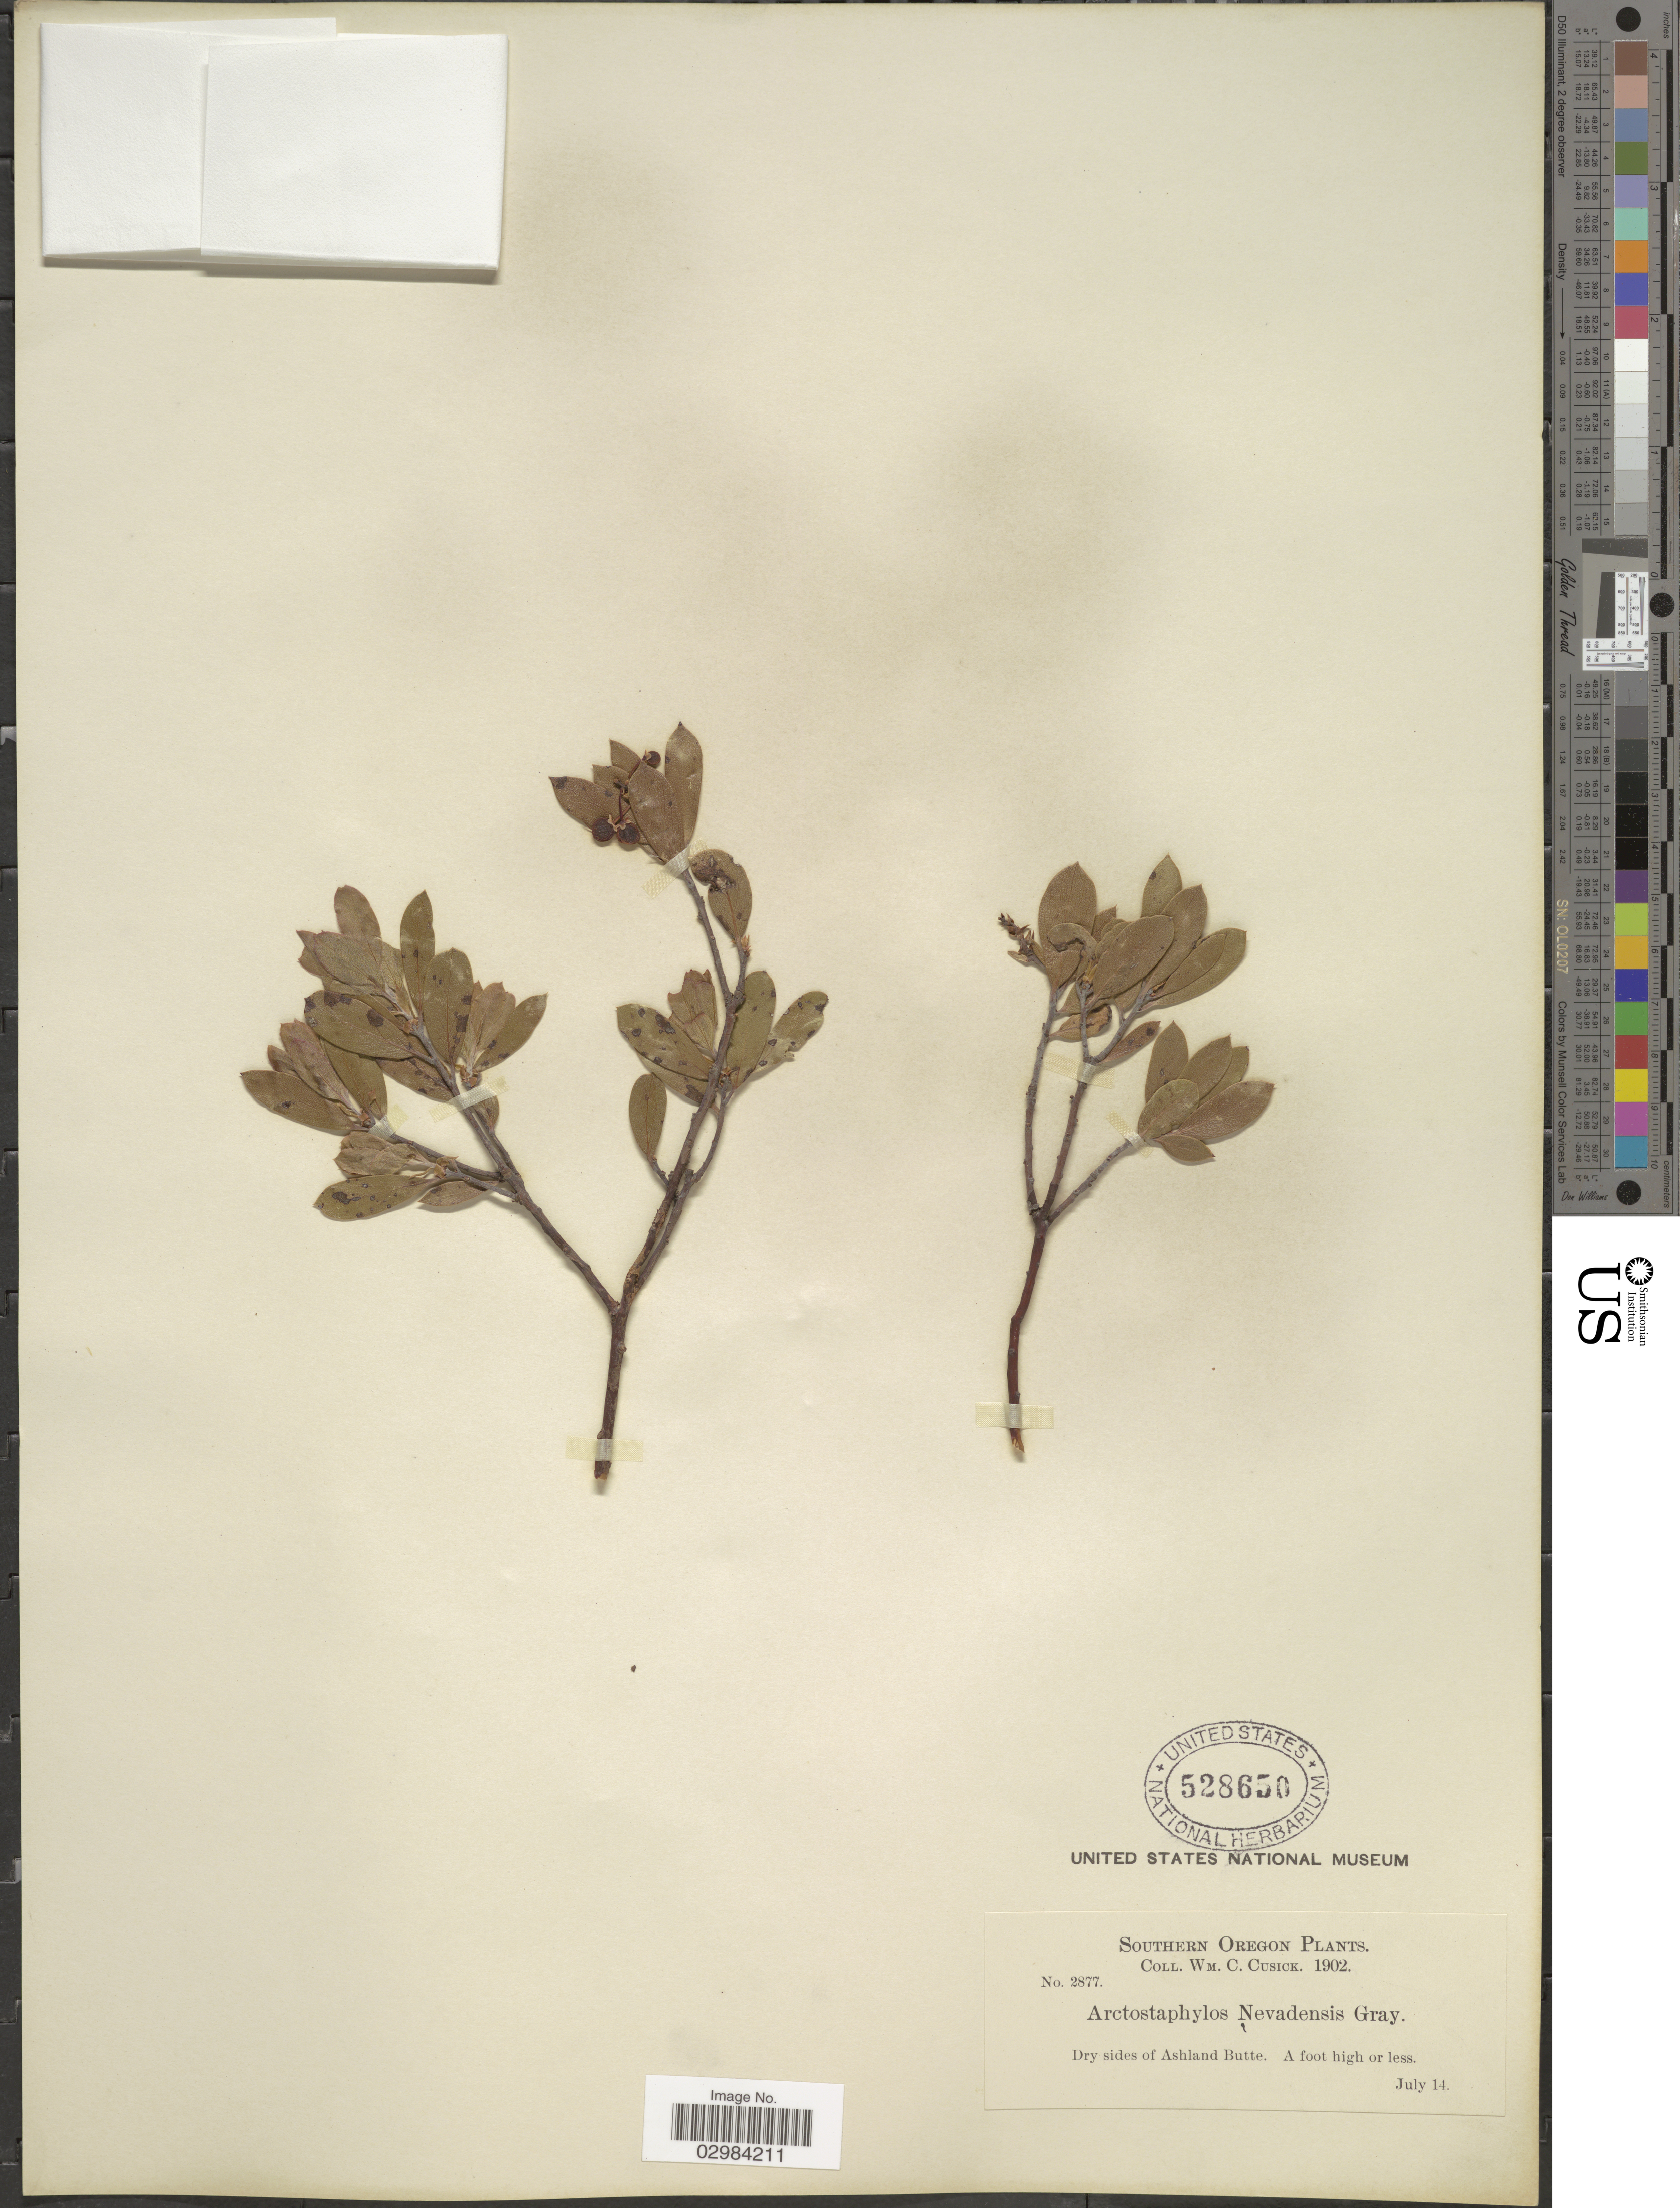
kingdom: Plantae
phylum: Tracheophyta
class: Magnoliopsida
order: Ericales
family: Ericaceae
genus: Arctostaphylos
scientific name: Arctostaphylos nevadensis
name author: A. Gray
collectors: W. C. Cusick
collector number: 2877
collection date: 1902-07-14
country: United States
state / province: Oregon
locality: Southern Oregon, Dry sides of Ashland Butte.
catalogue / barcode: US 528650